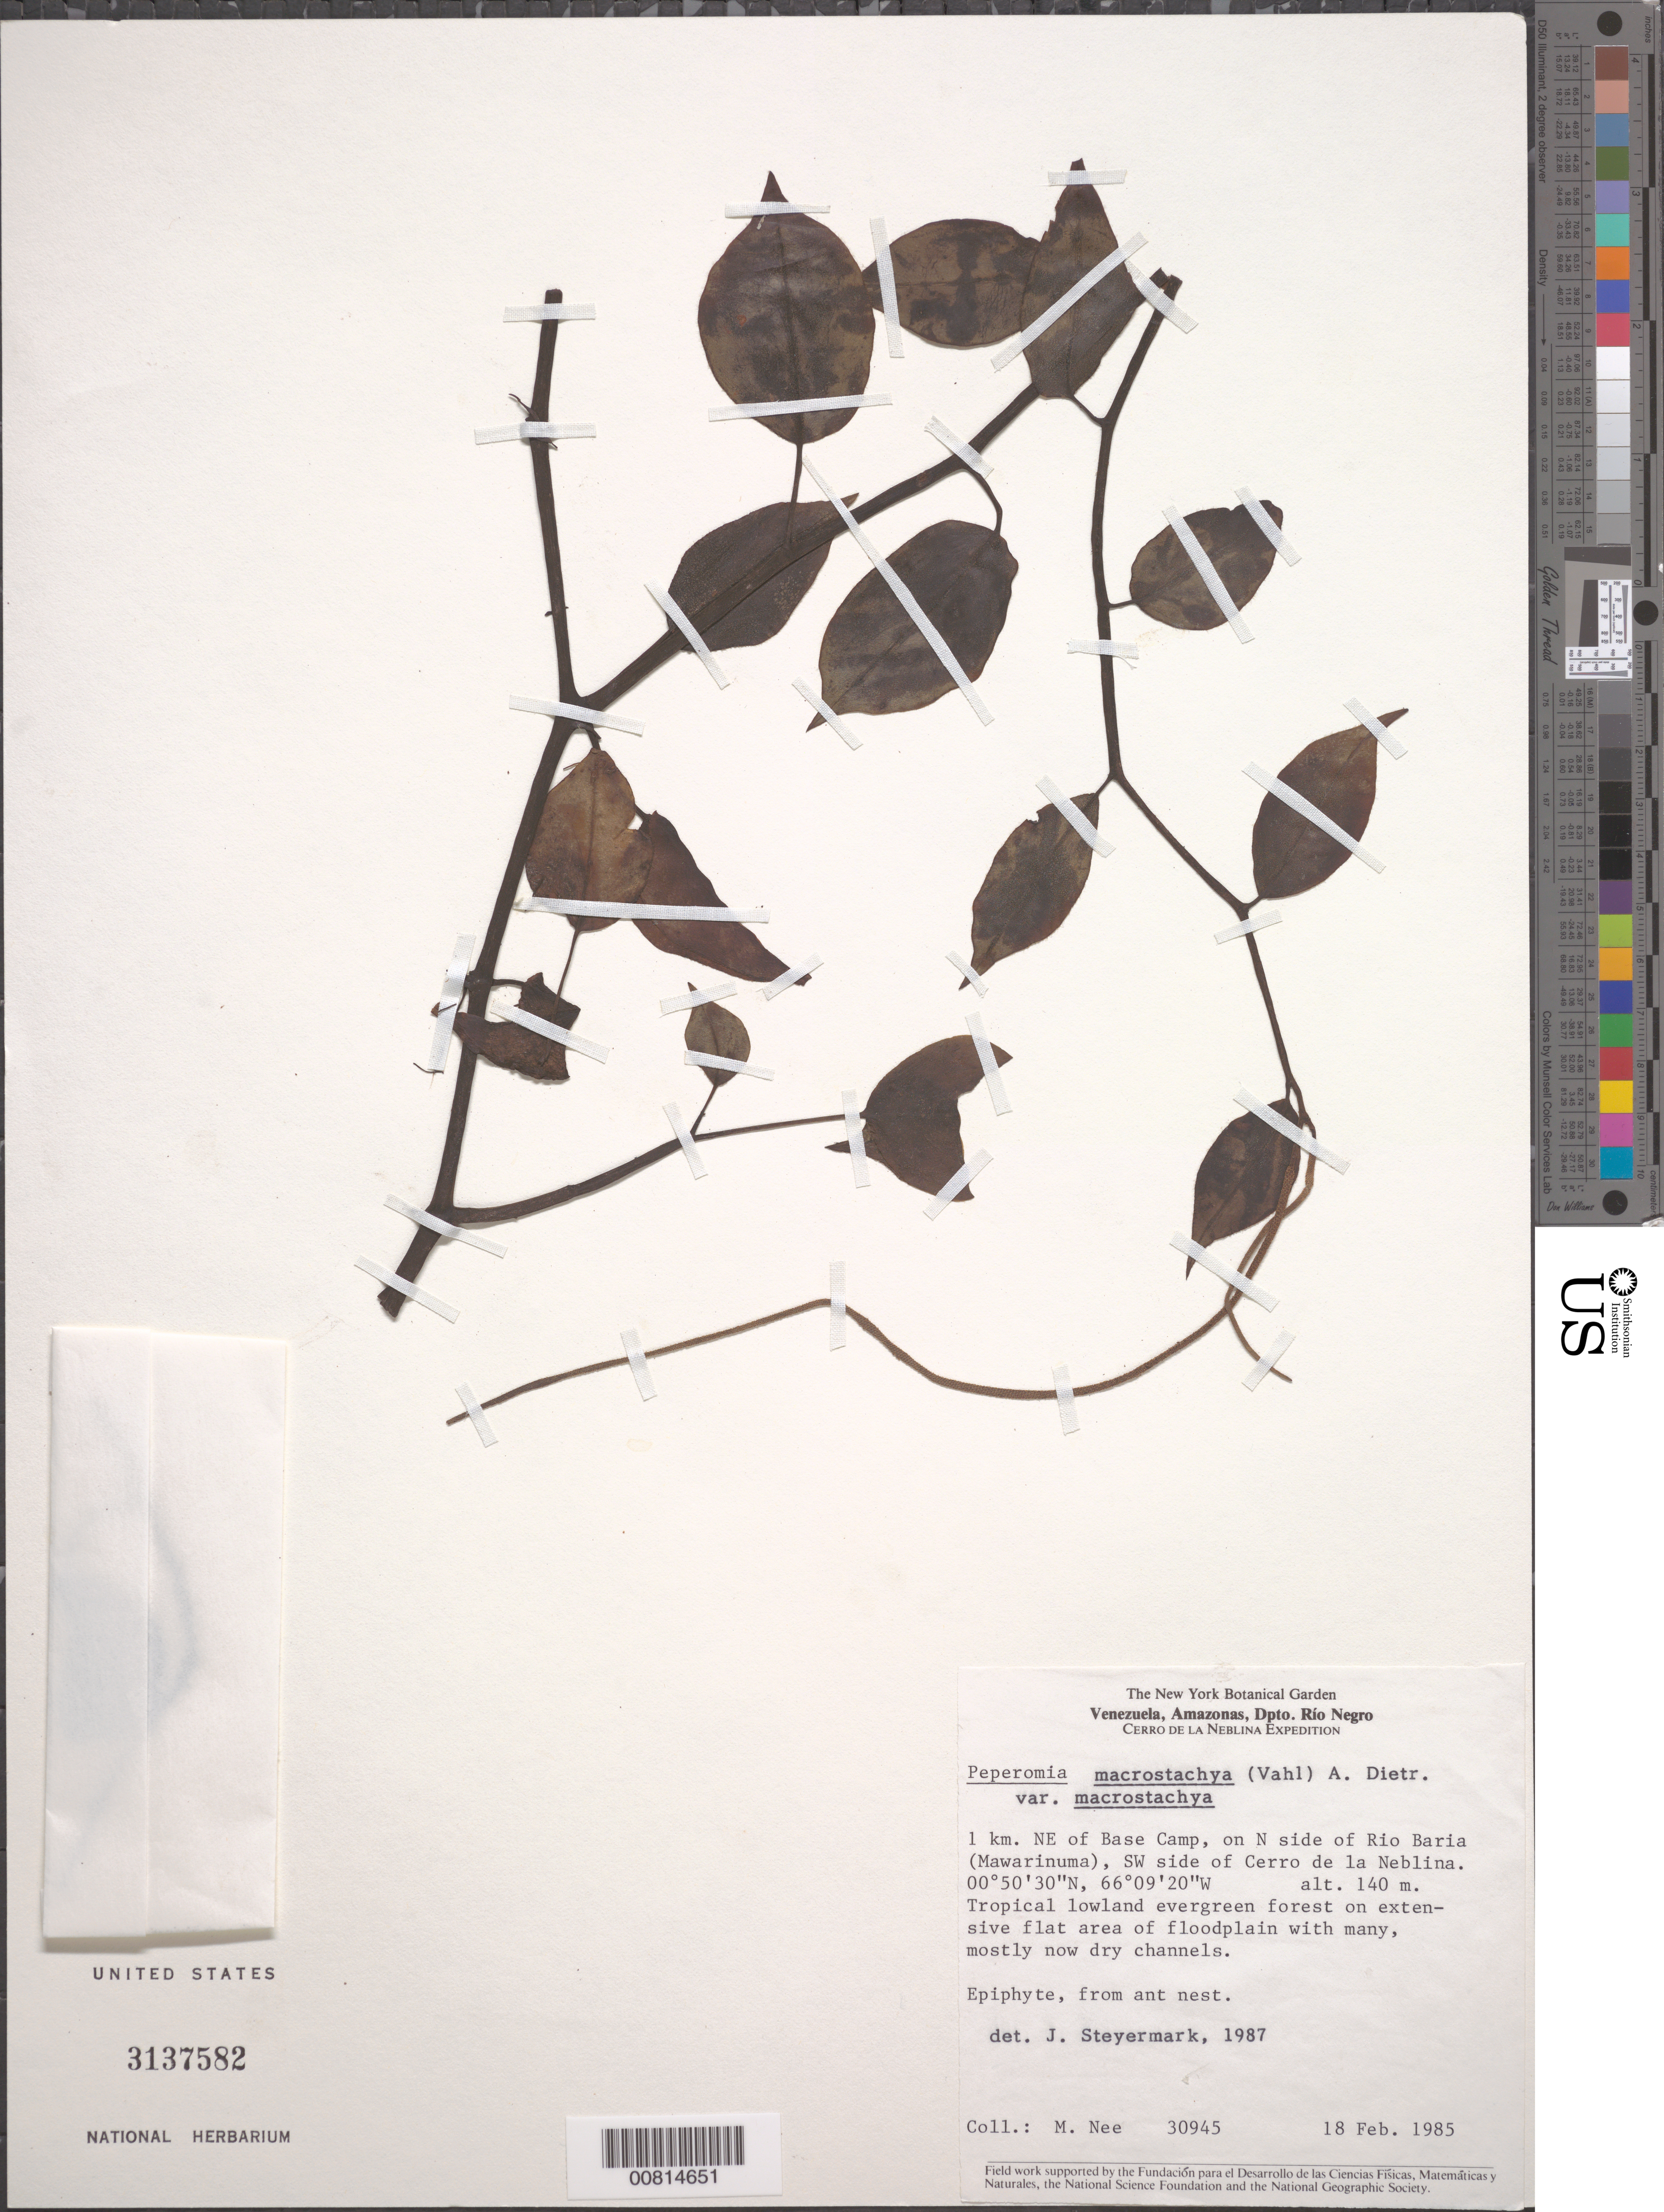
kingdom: Plantae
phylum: Tracheophyta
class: Magnoliopsida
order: Piperales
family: Piperaceae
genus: Peperomia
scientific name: Peperomia macrostachya var. macrostachya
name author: (Vahl) A. Dietr.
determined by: Steyermark, Julian A., (VEN)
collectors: M. Nee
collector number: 30945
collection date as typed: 18-Feb-85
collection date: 1985-02-18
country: Venezuela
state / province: Amazonas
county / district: Río Negro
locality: Cerro de la Neblina, SW side, 1 km NE of Base Camp on N side of Río Baria (Mawarinuma)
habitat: Tropical lowland evergreen forest on extensive flat area of floodplain with many mostly now dry channels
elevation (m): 140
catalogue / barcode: US 3137582